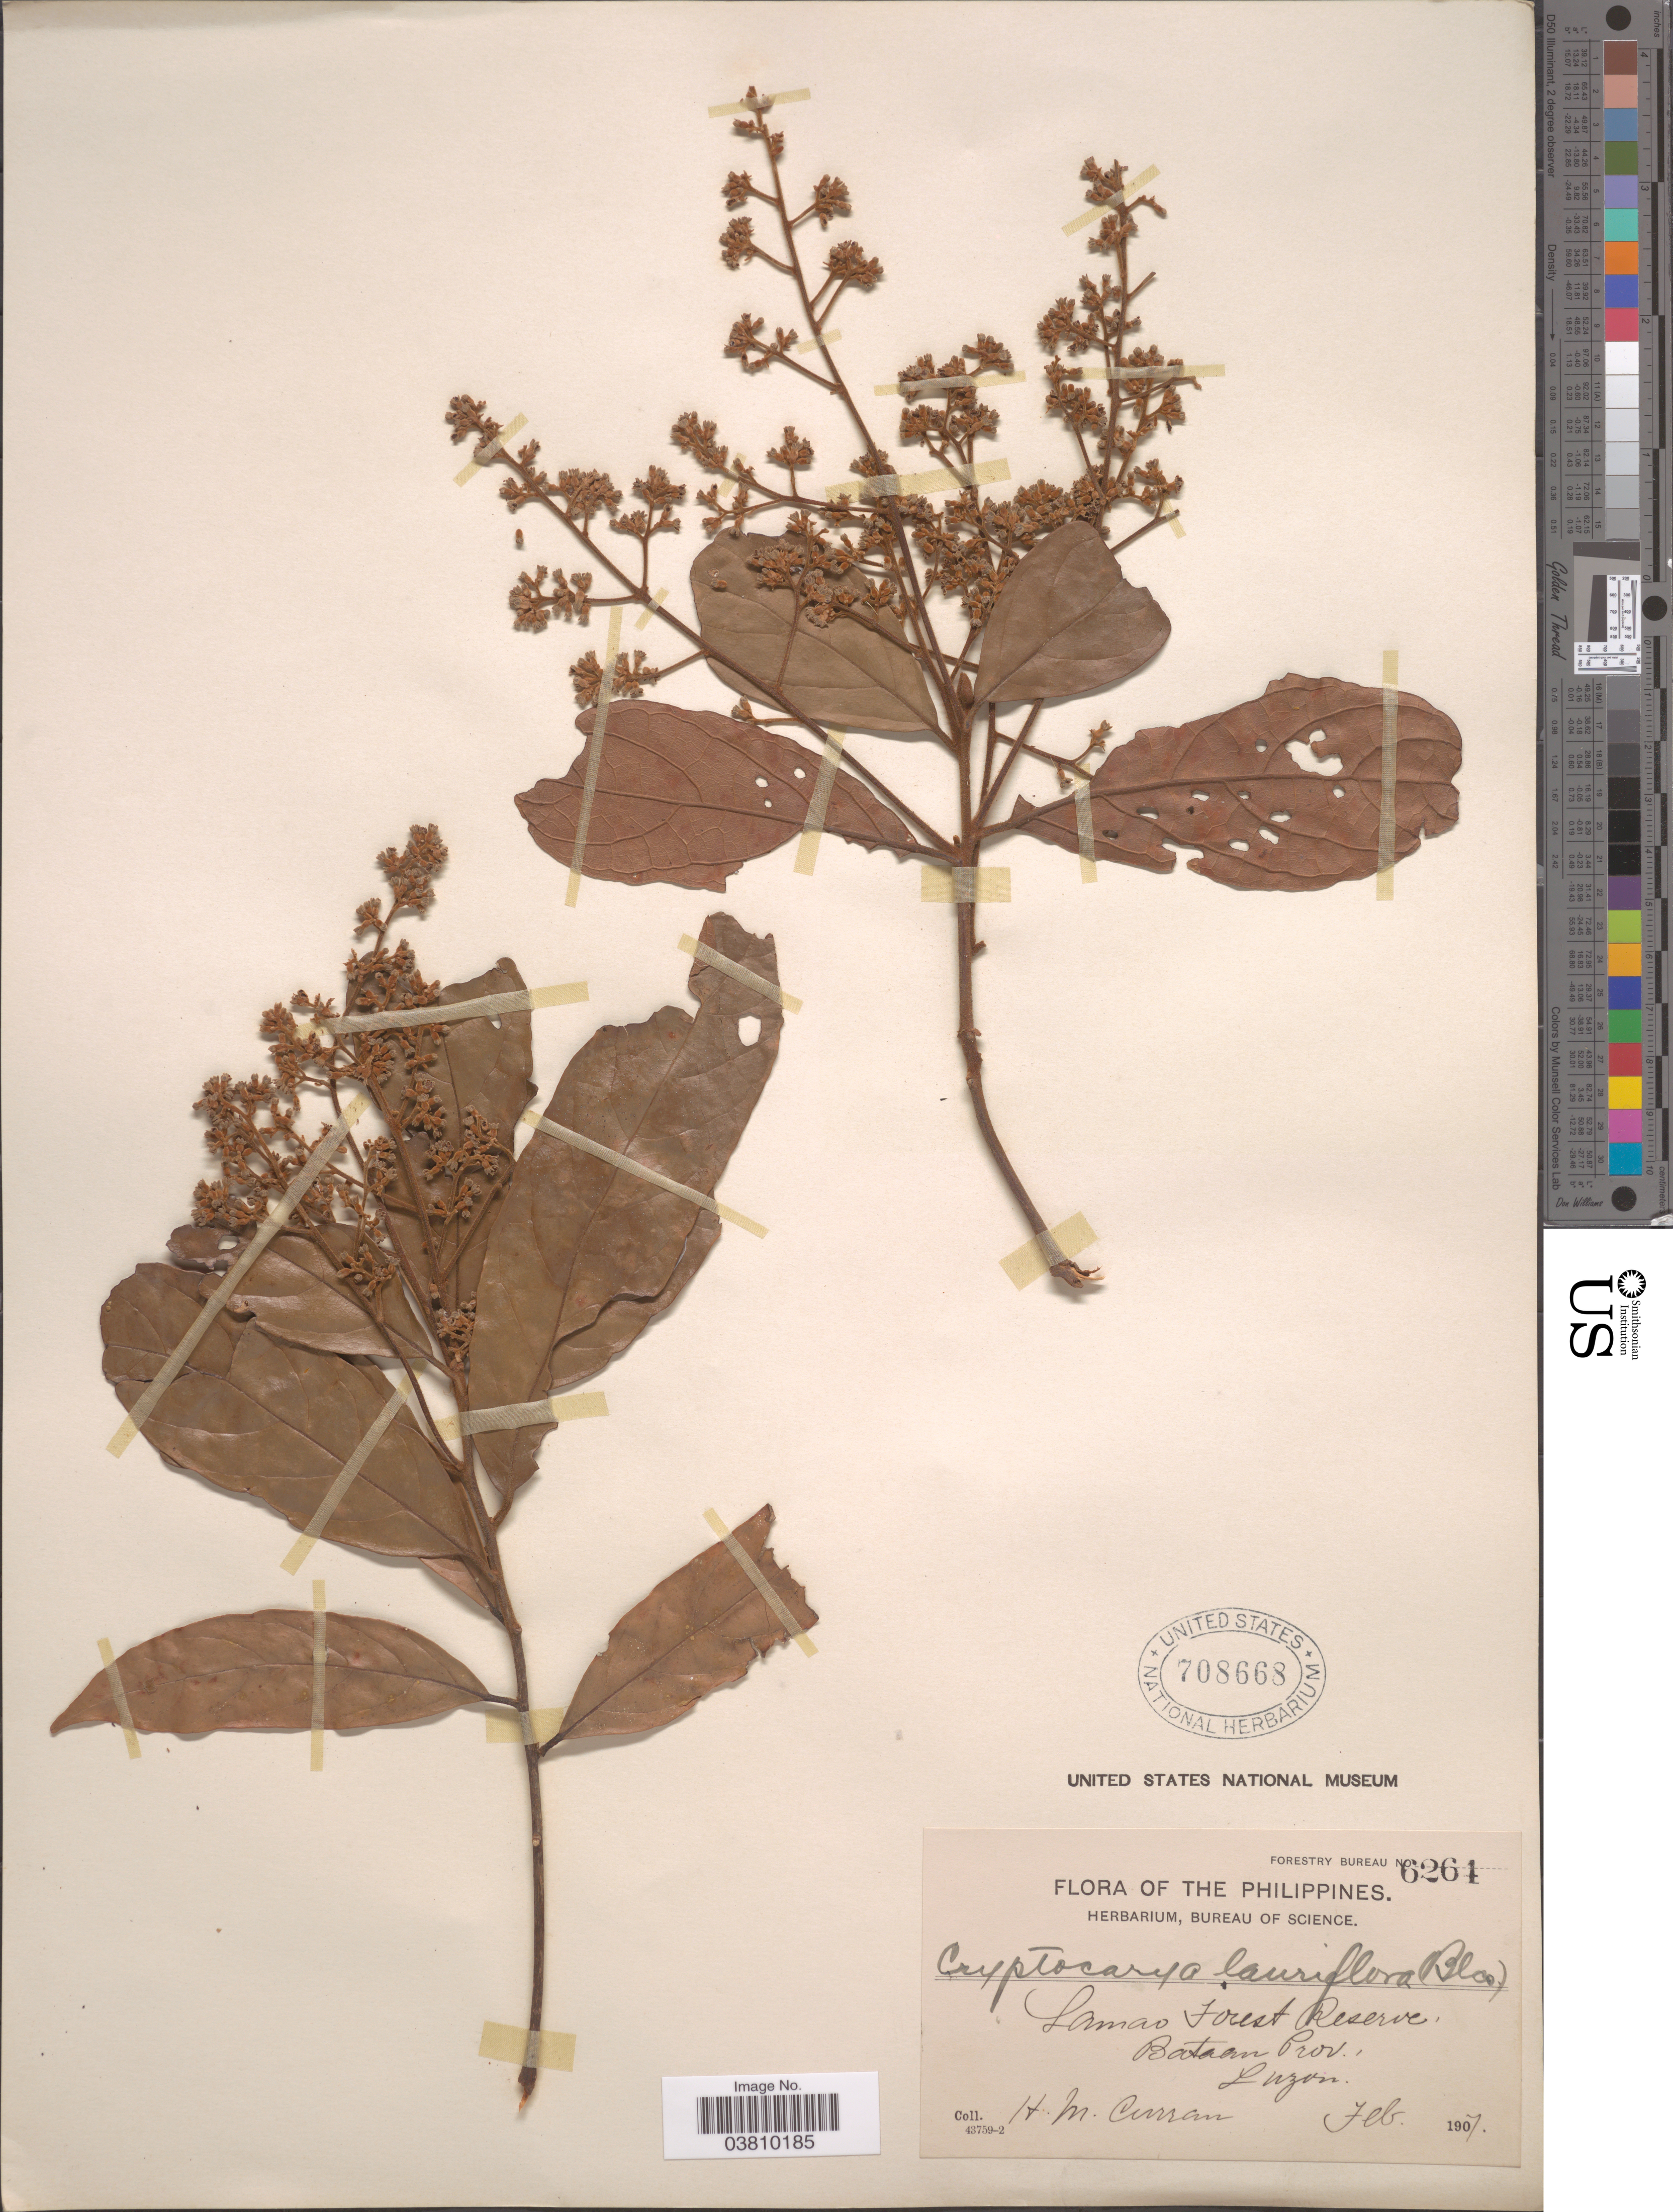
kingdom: Plantae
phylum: Tracheophyta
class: Magnoliopsida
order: Laurales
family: Lauraceae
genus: Cryptocarya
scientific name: Cryptocarya lauriflora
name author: (Blanco) Merr.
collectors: H. M. Curran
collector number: Forestry Bureau 6264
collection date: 1907-02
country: Philippines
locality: Lamao Forest Reserve. Bataan Prov., Luzon.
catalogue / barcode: US 708668